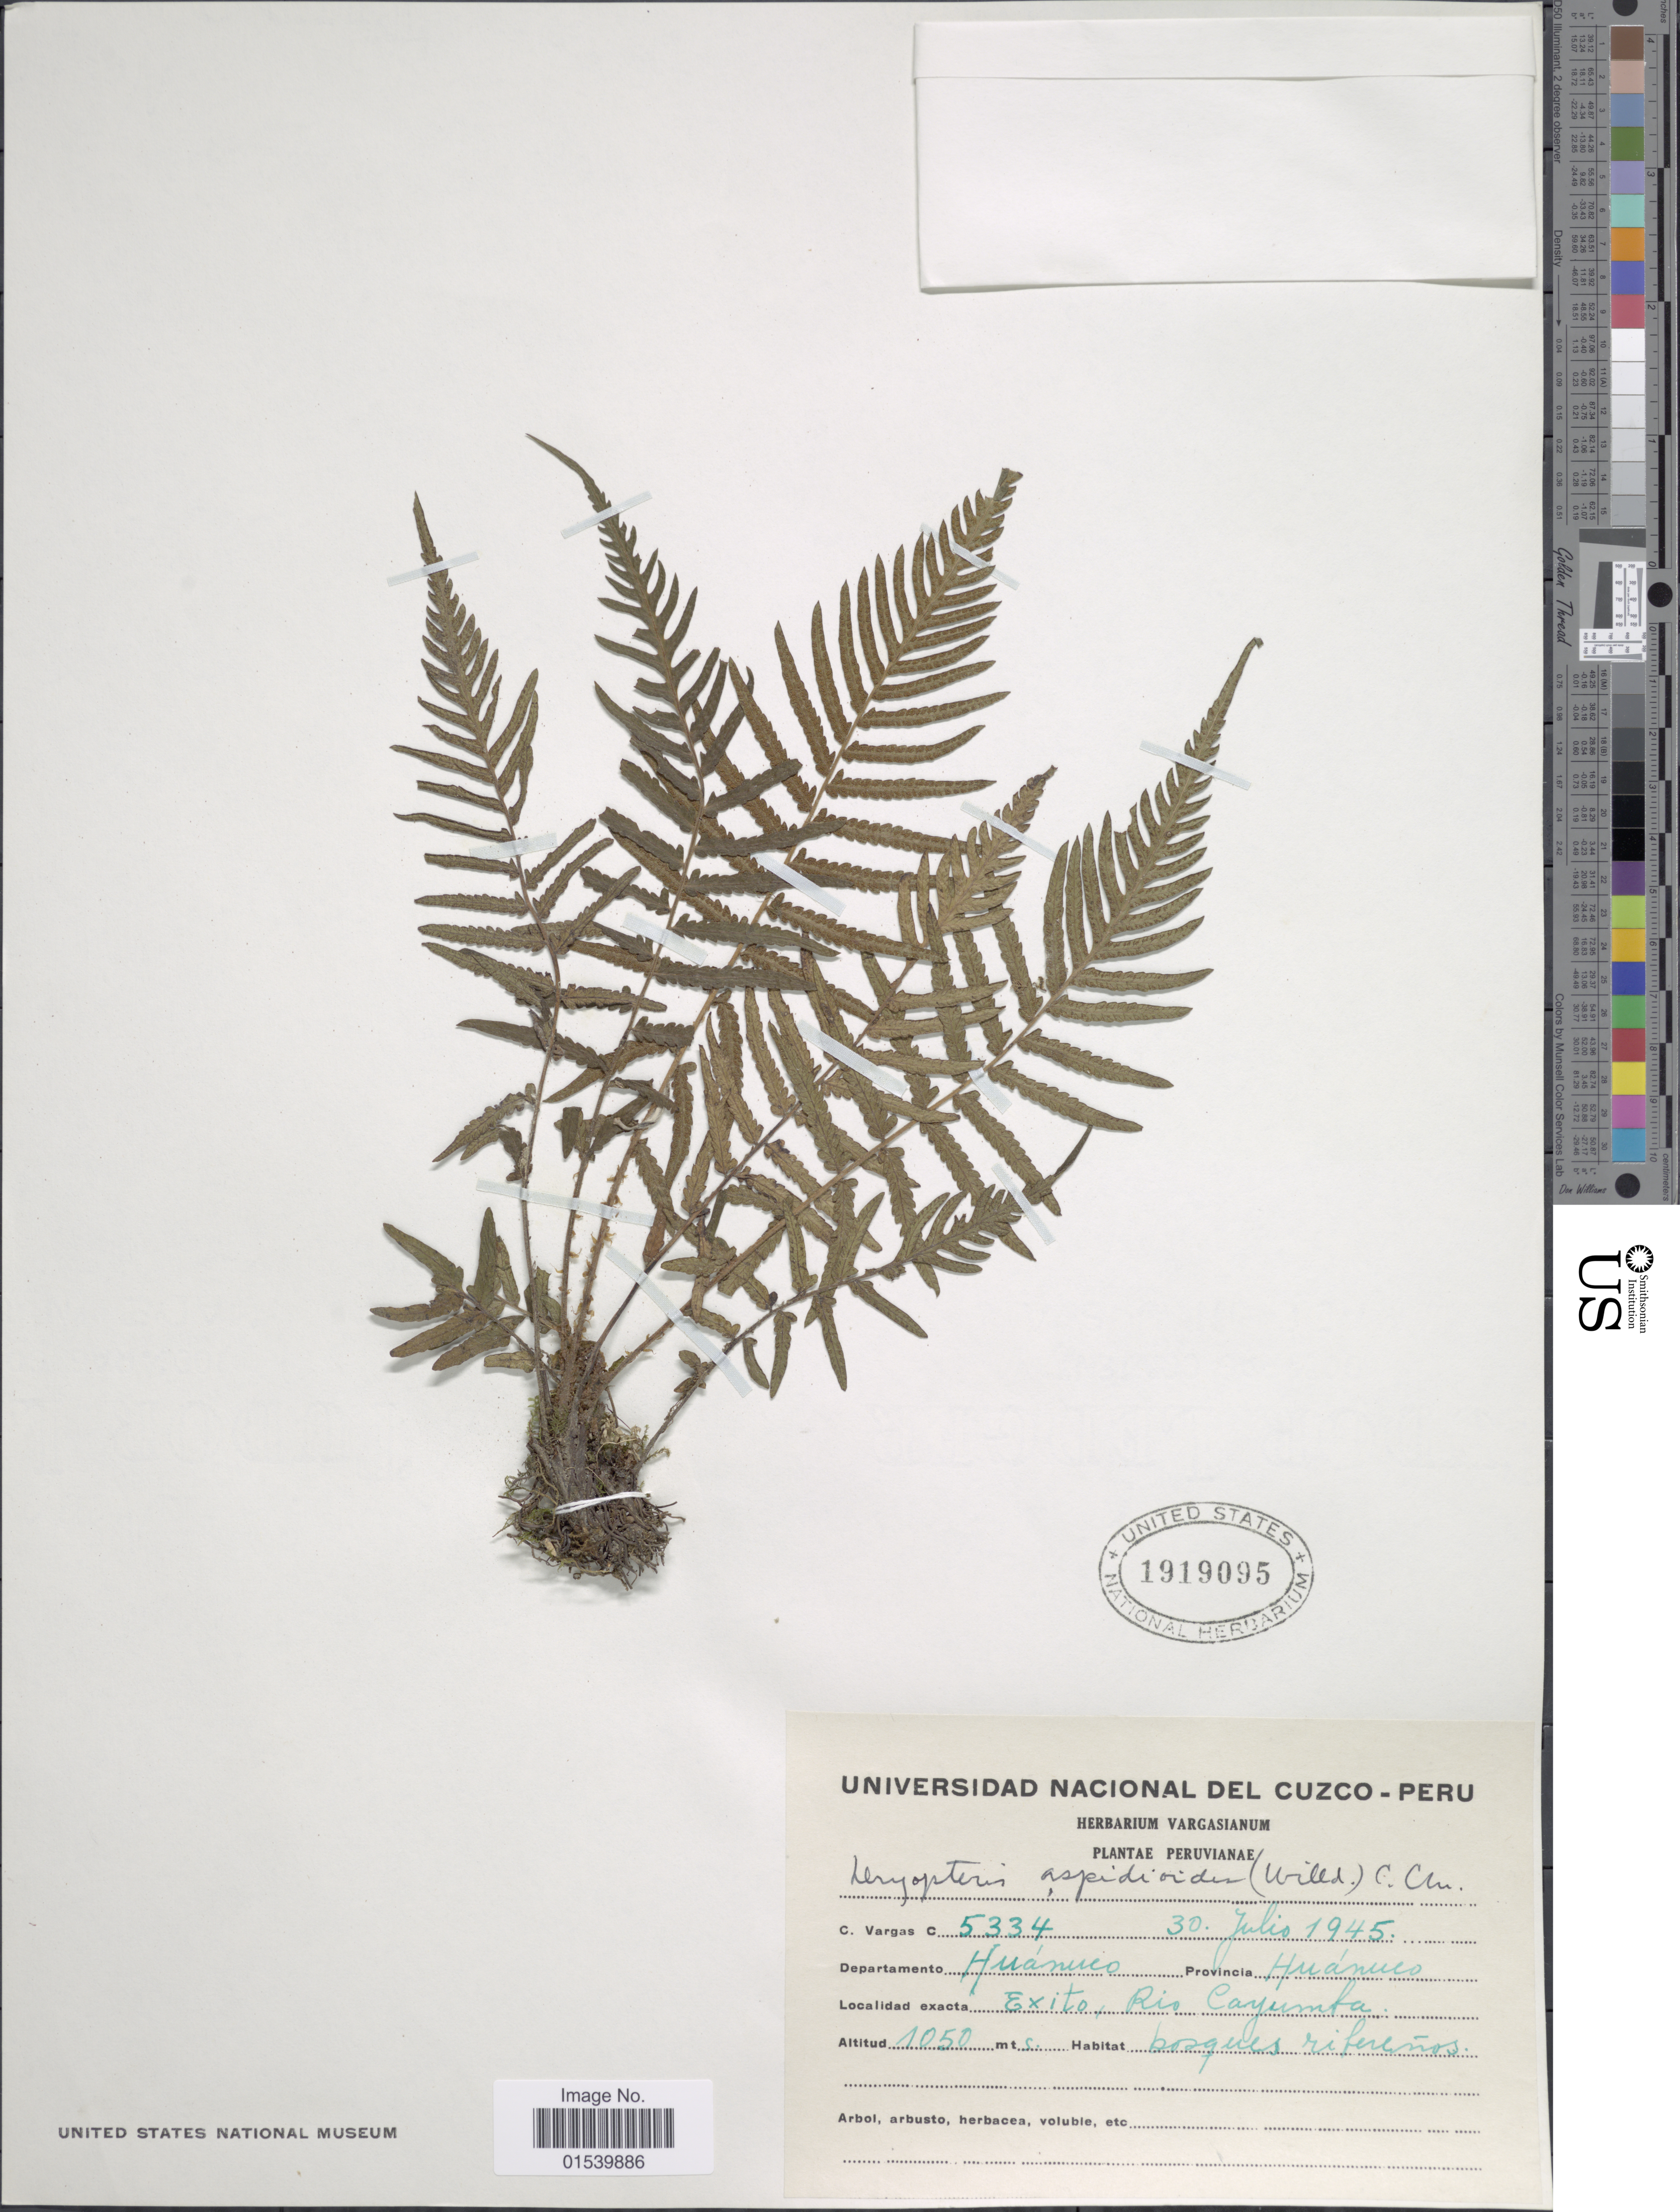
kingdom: Plantae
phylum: Tracheophyta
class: Polypodiopsida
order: Polypodiales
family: Thelypteridaceae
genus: Amauropelta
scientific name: Amauropelta aspidioides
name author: (Willd.) Pic. Serm.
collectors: C. Vargas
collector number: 5334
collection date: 1945-07-30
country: Peru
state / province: Huánuco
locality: Departamento Huánuco, provincia Hudnuco, Exito, Rio Cayumba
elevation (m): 1050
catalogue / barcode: US 1919095